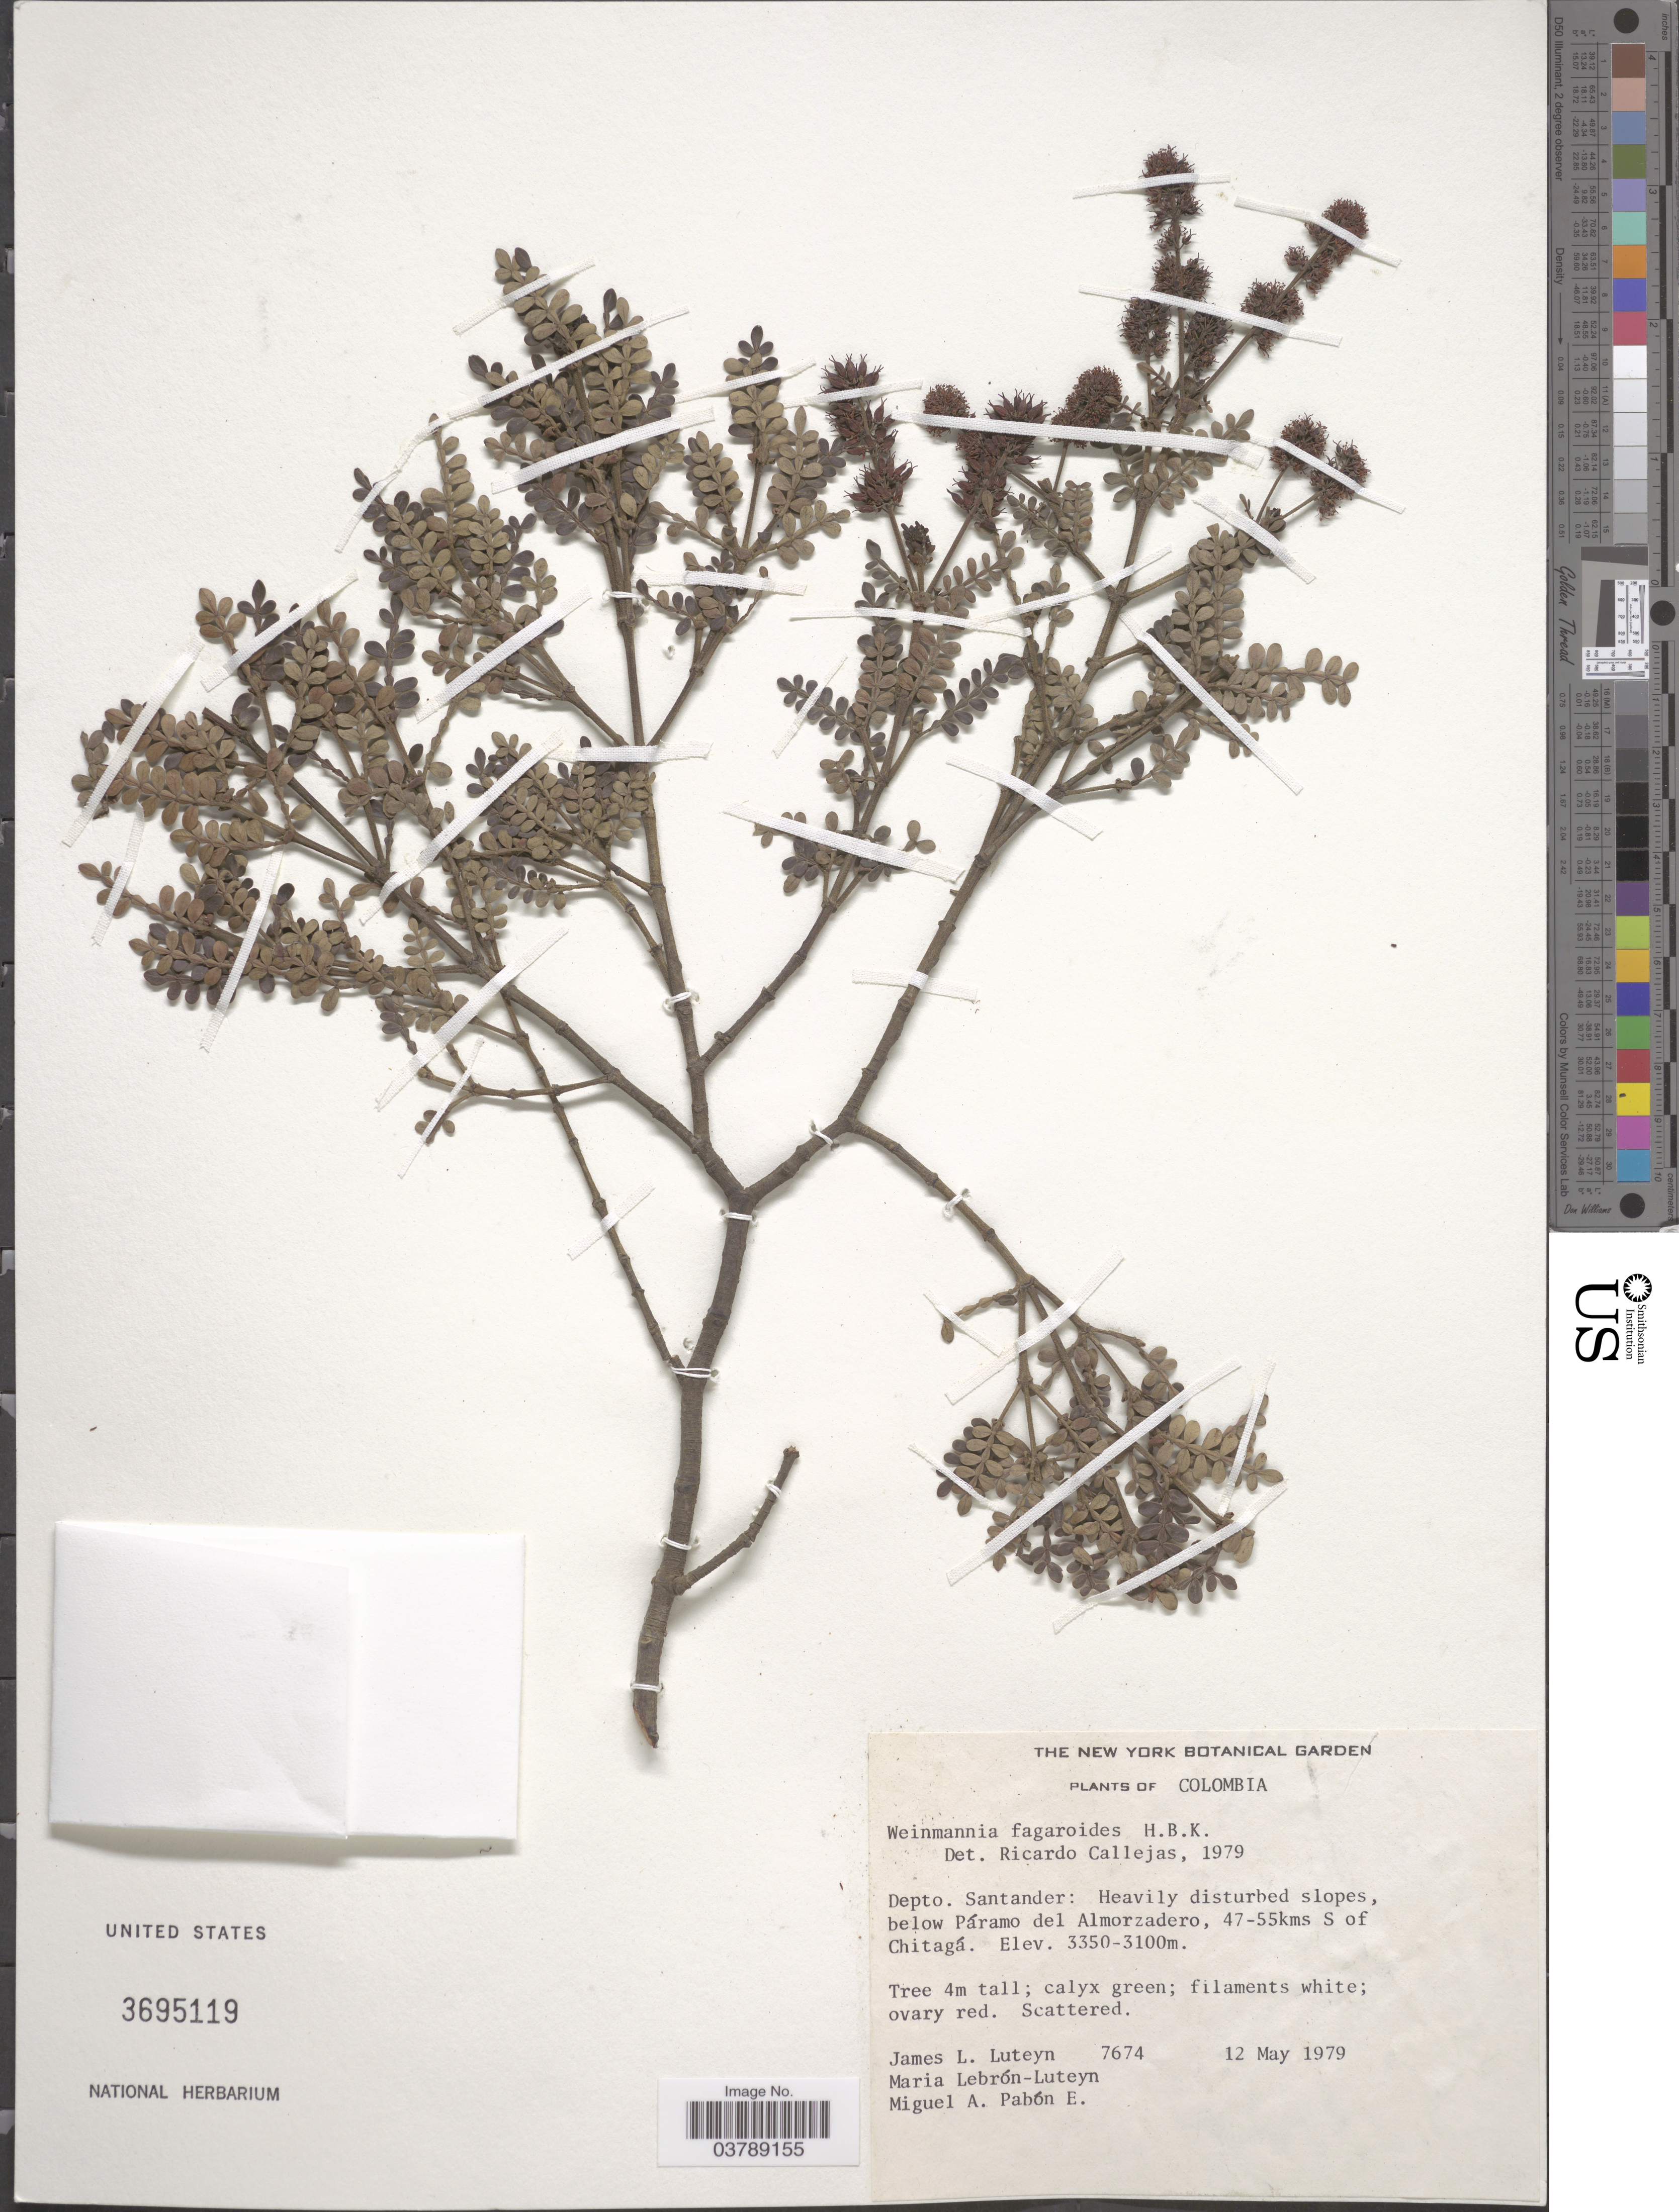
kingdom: Plantae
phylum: Tracheophyta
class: Magnoliopsida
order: Oxalidales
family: Cunoniaceae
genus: Weinmannia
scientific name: Weinmannia fagaroides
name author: Kunth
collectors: J. L. Luteyn, M. L. Lebrón-Luteyn & M. A. Pabon E.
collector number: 7674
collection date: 1979-05-12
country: Colombia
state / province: Santander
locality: Depto. Santander: below Páramo del Almorzadero, 47-55kms S of Chitagá.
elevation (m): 3100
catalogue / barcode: US 3695119